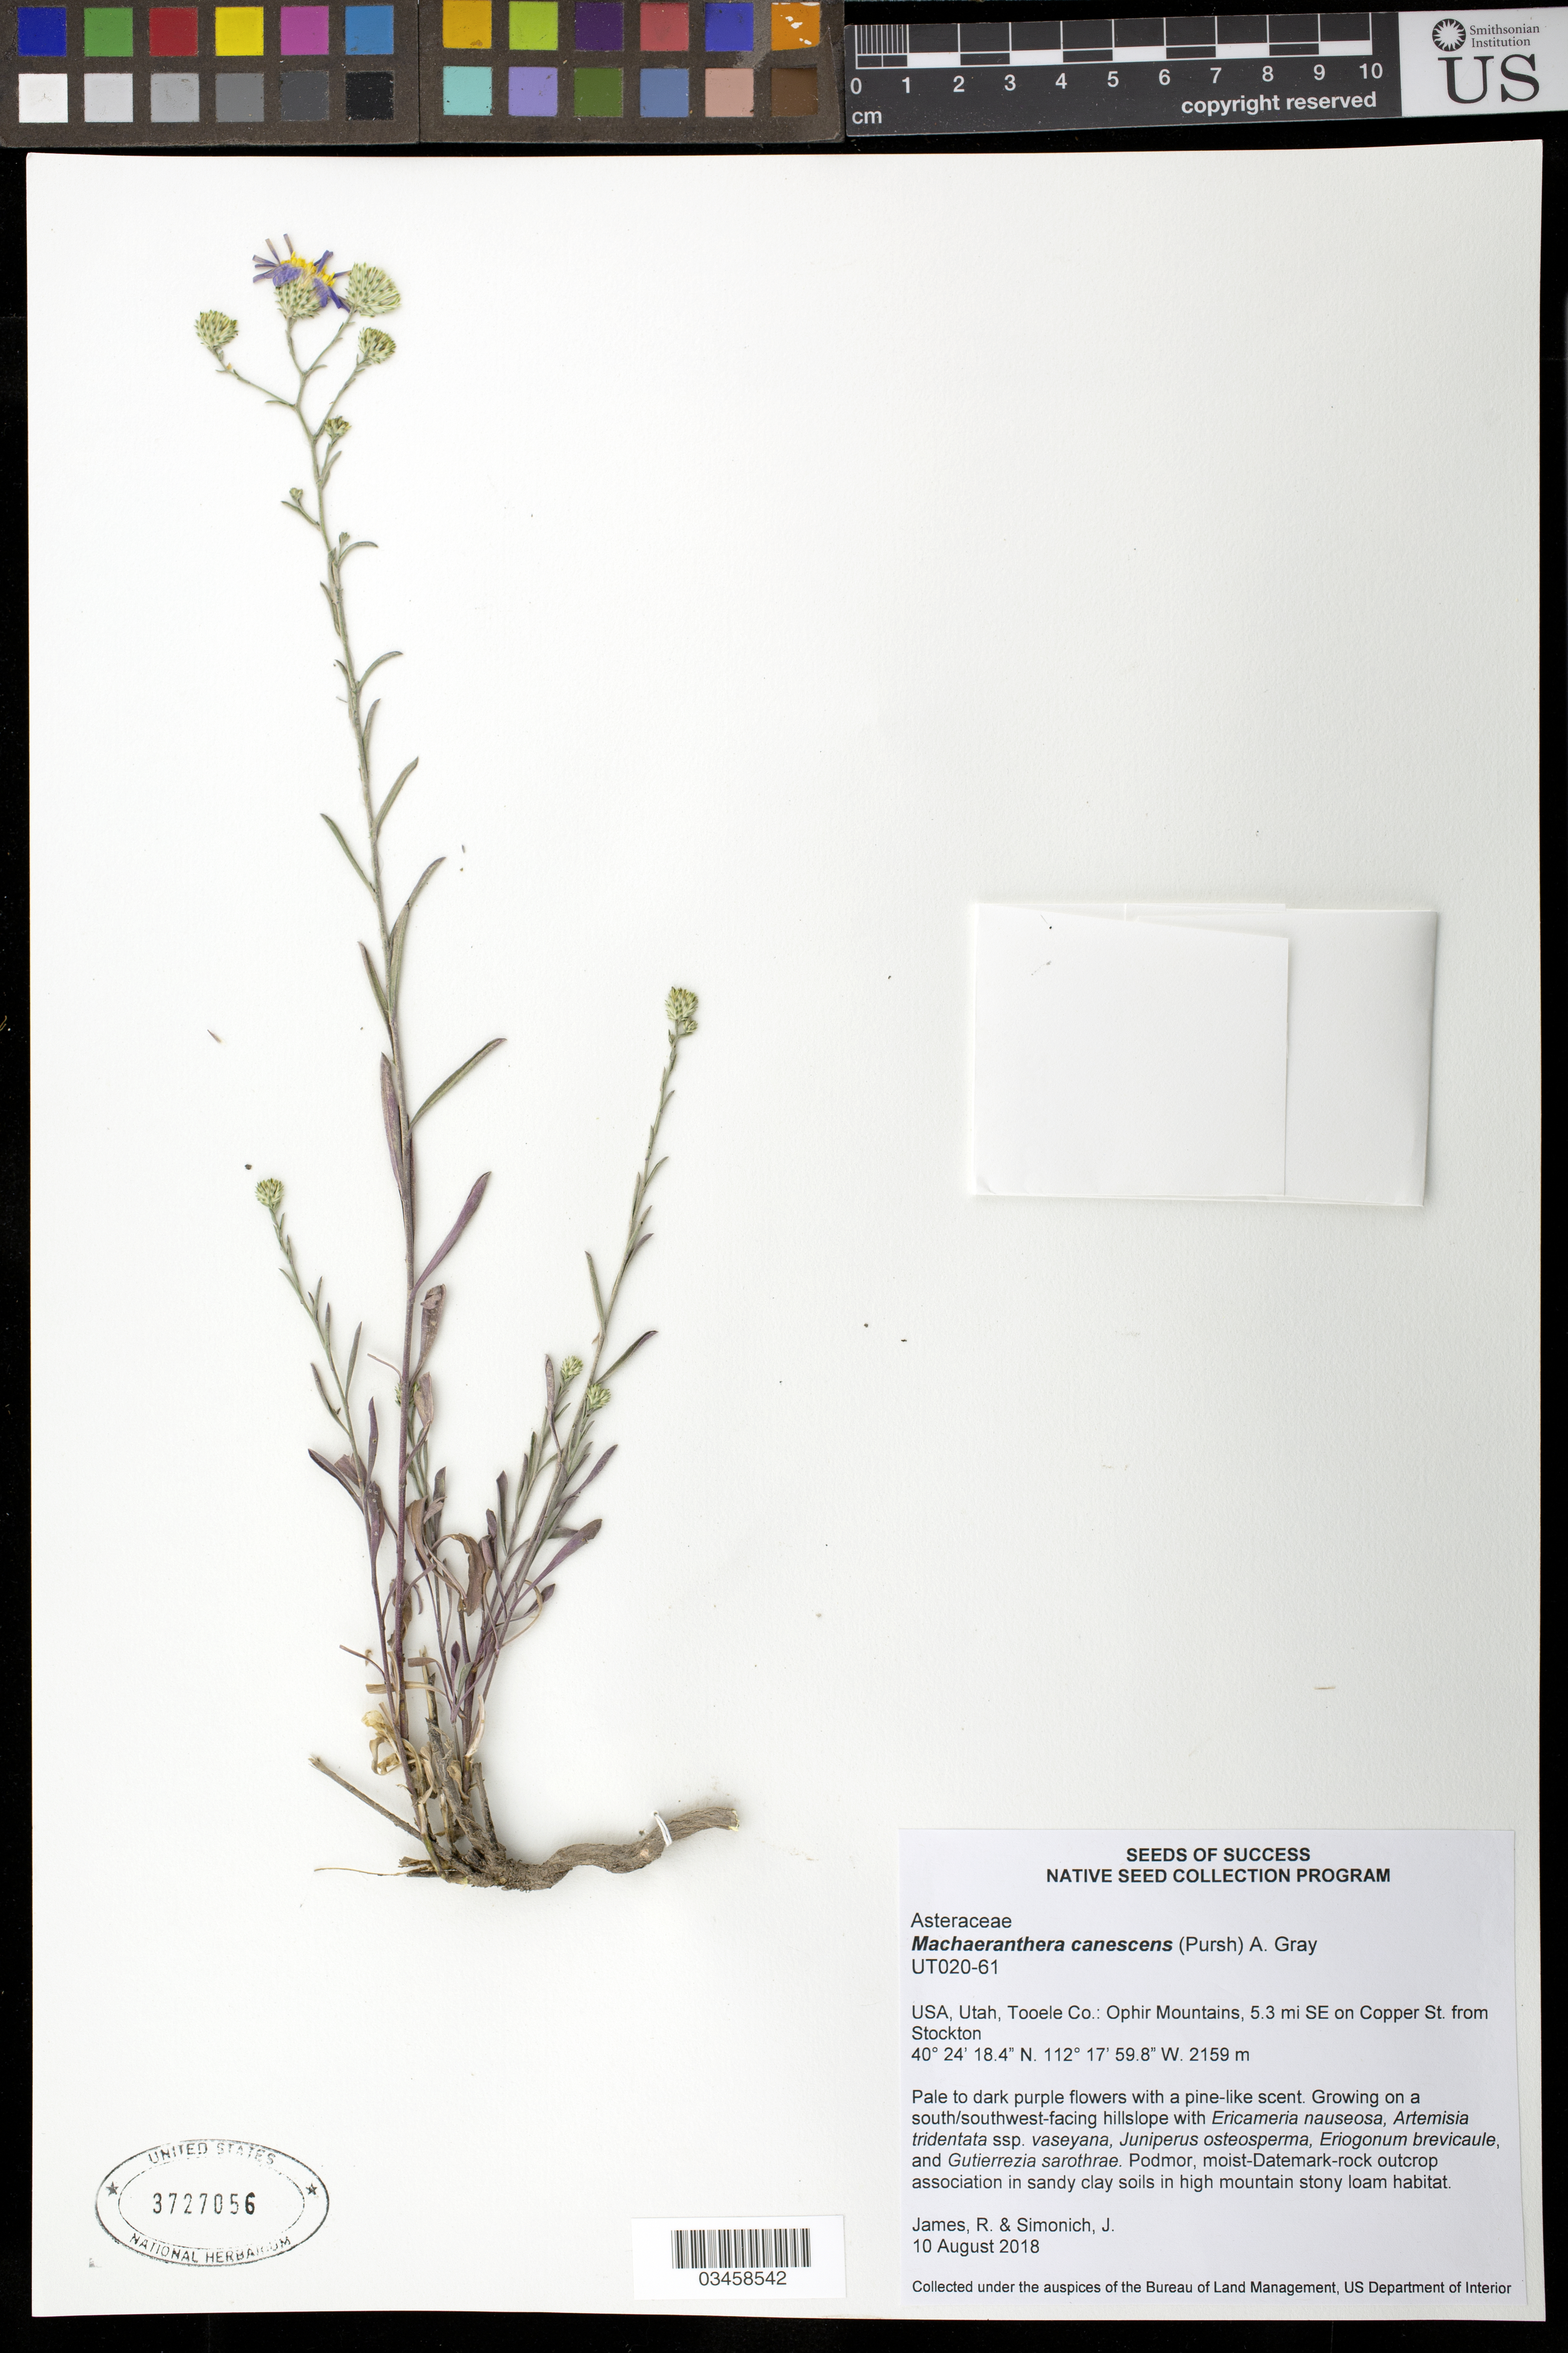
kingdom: Plantae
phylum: Tracheophyta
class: Magnoliopsida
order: Asterales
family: Asteraceae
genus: Machaeranthera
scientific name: Machaeranthera canescens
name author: (Pursh) A. Gray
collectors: R. James & J. Simonich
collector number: UT020-61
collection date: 2018-08-10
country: United States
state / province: Utah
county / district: Tooele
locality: Ophir Mtns, 5.3 mi. SE on Copper St. from Stockton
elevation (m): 2159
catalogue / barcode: US 3727056